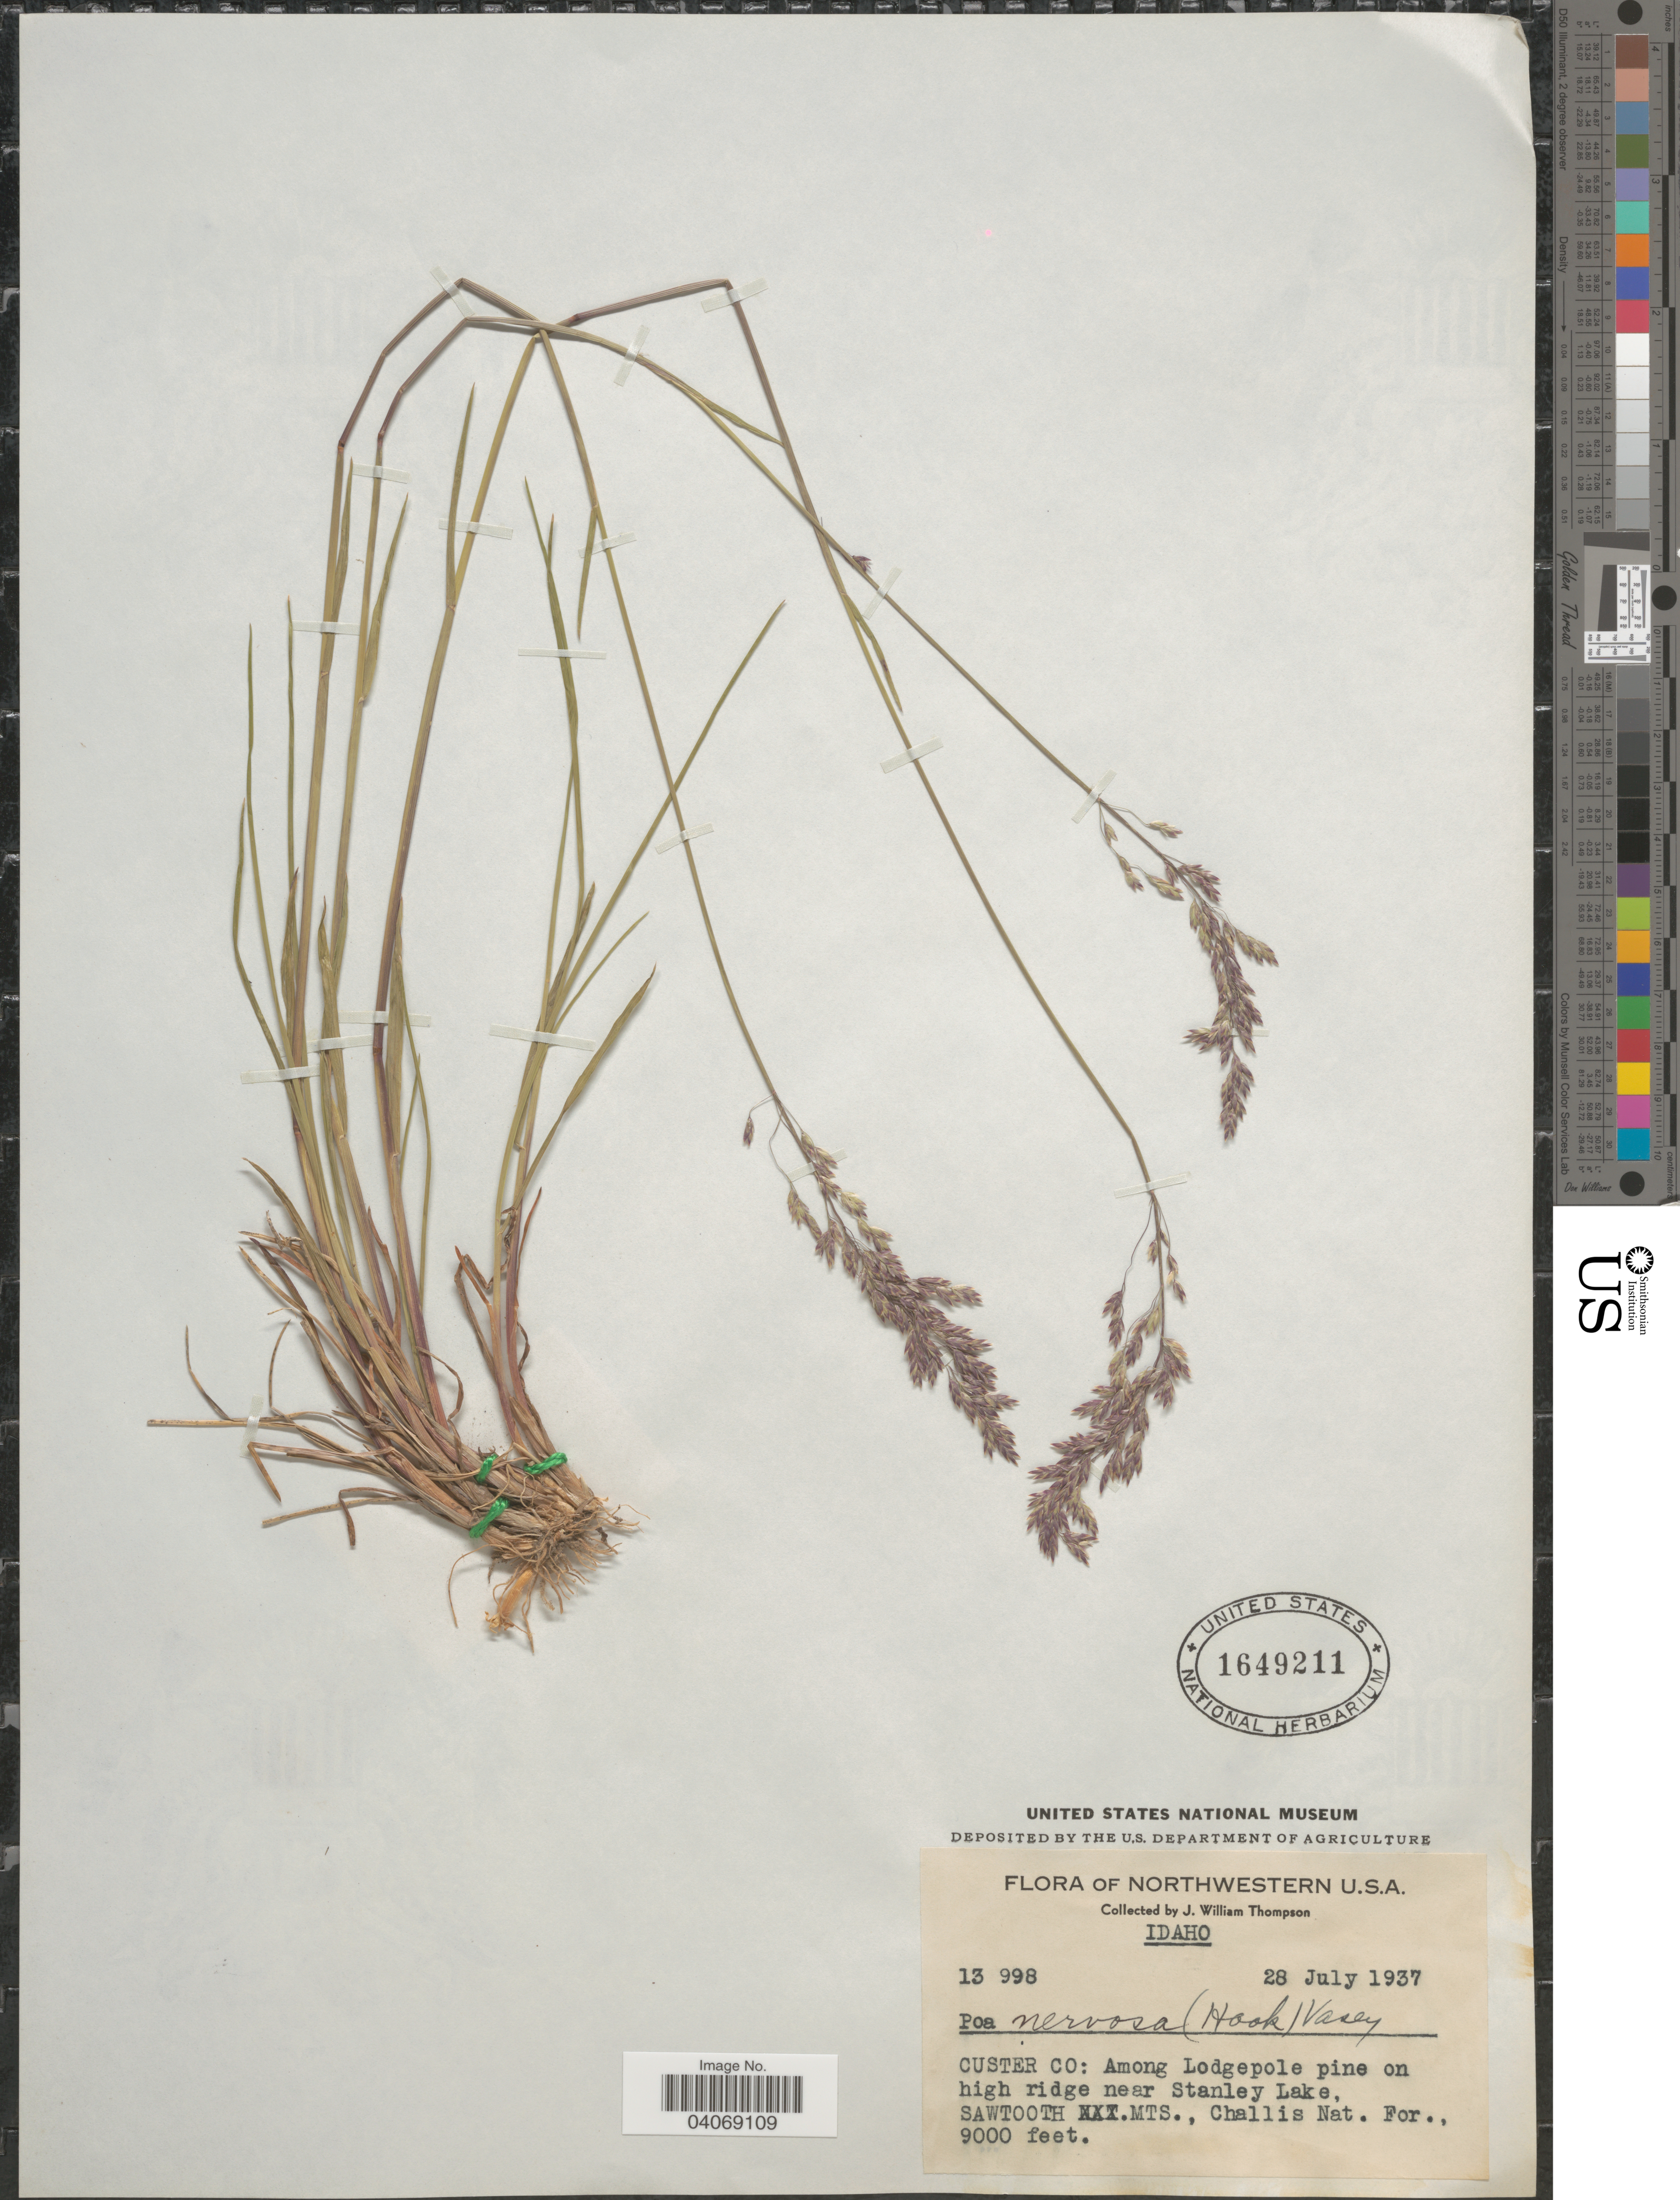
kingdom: Plantae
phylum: Tracheophyta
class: Liliopsida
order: Poales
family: Poaceae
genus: Poa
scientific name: Poa wheeleri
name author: Vasey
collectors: J. W. Thompson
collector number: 13998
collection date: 1937-07-28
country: United States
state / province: Idaho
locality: Northwestern U.S.A. Custer Co. Among Lodgepole pine on high ridge near Stanley Lake, Sawtooth Mts., Challis Nat. For.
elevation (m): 2743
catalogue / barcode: US 1649211